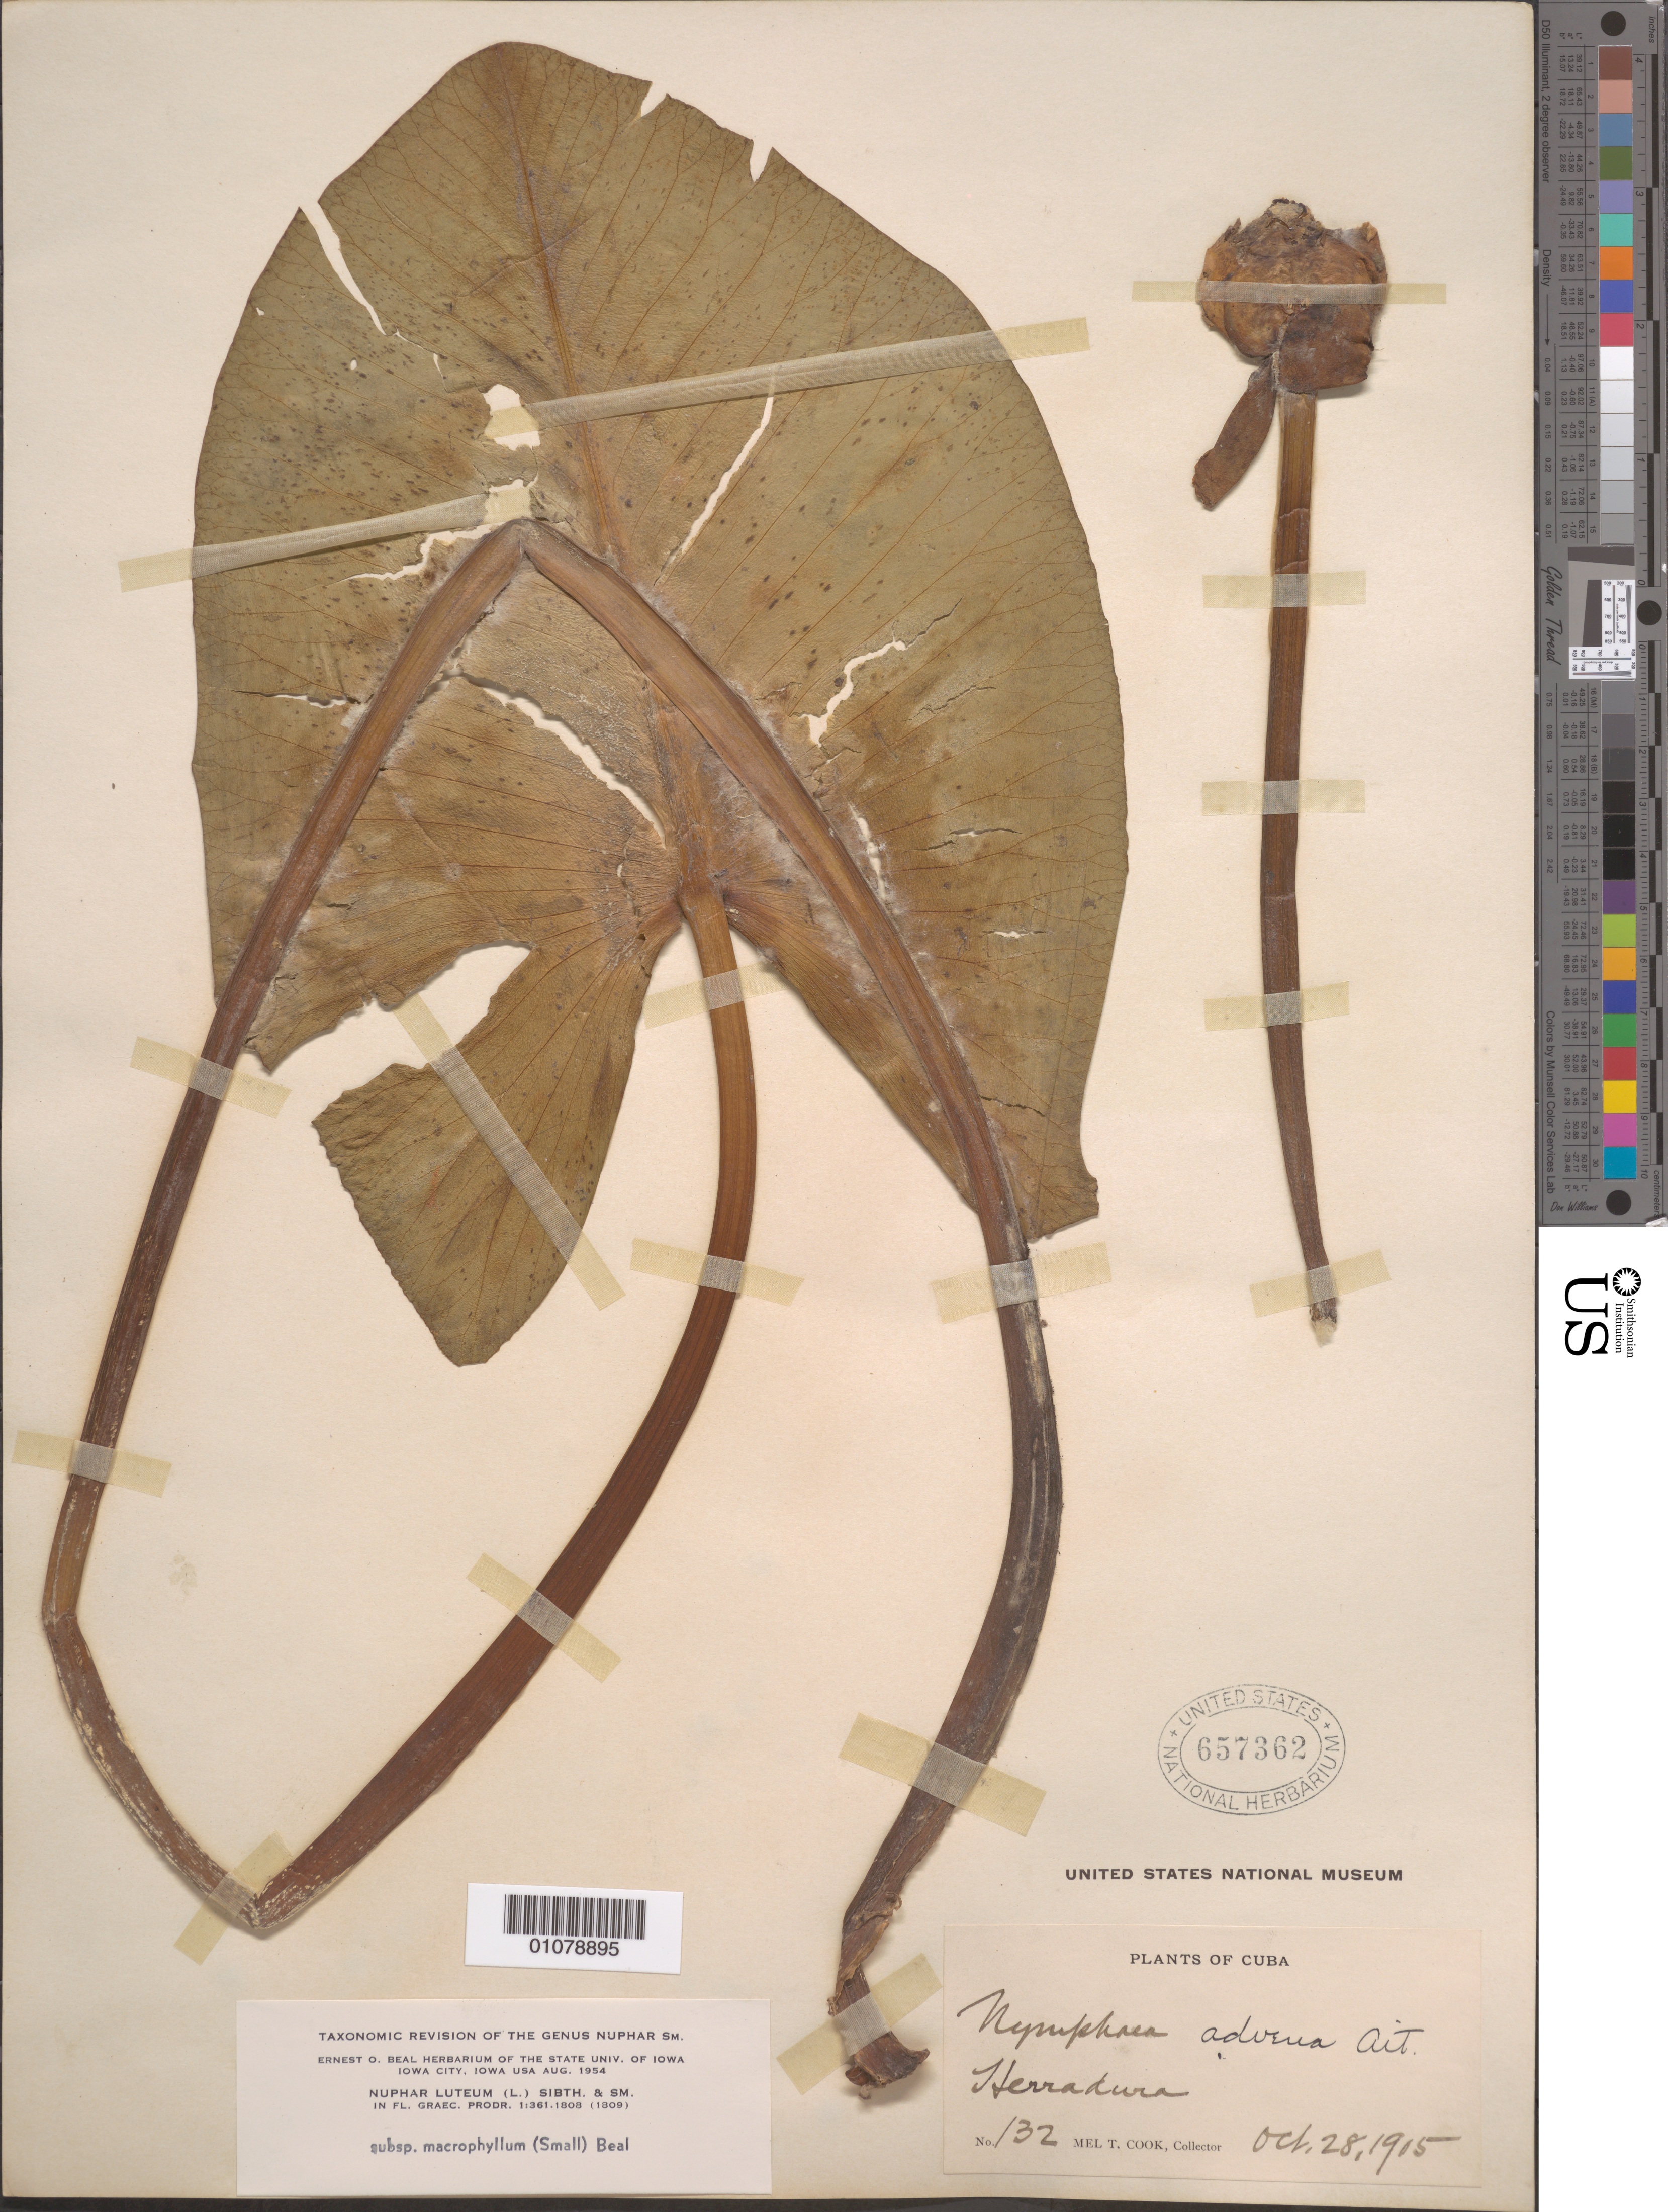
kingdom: Plantae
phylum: Tracheophyta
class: Magnoliopsida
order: Nymphaeales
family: Nymphaeaceae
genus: Nuphar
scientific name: Nuphar advena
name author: (Aiton) W.T. Aiton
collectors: M. T. Cook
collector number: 132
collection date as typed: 28 Oct 1905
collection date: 1905-10-28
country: Cuba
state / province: Ciego de Ávila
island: Cuba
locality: Herradura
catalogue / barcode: US 657362